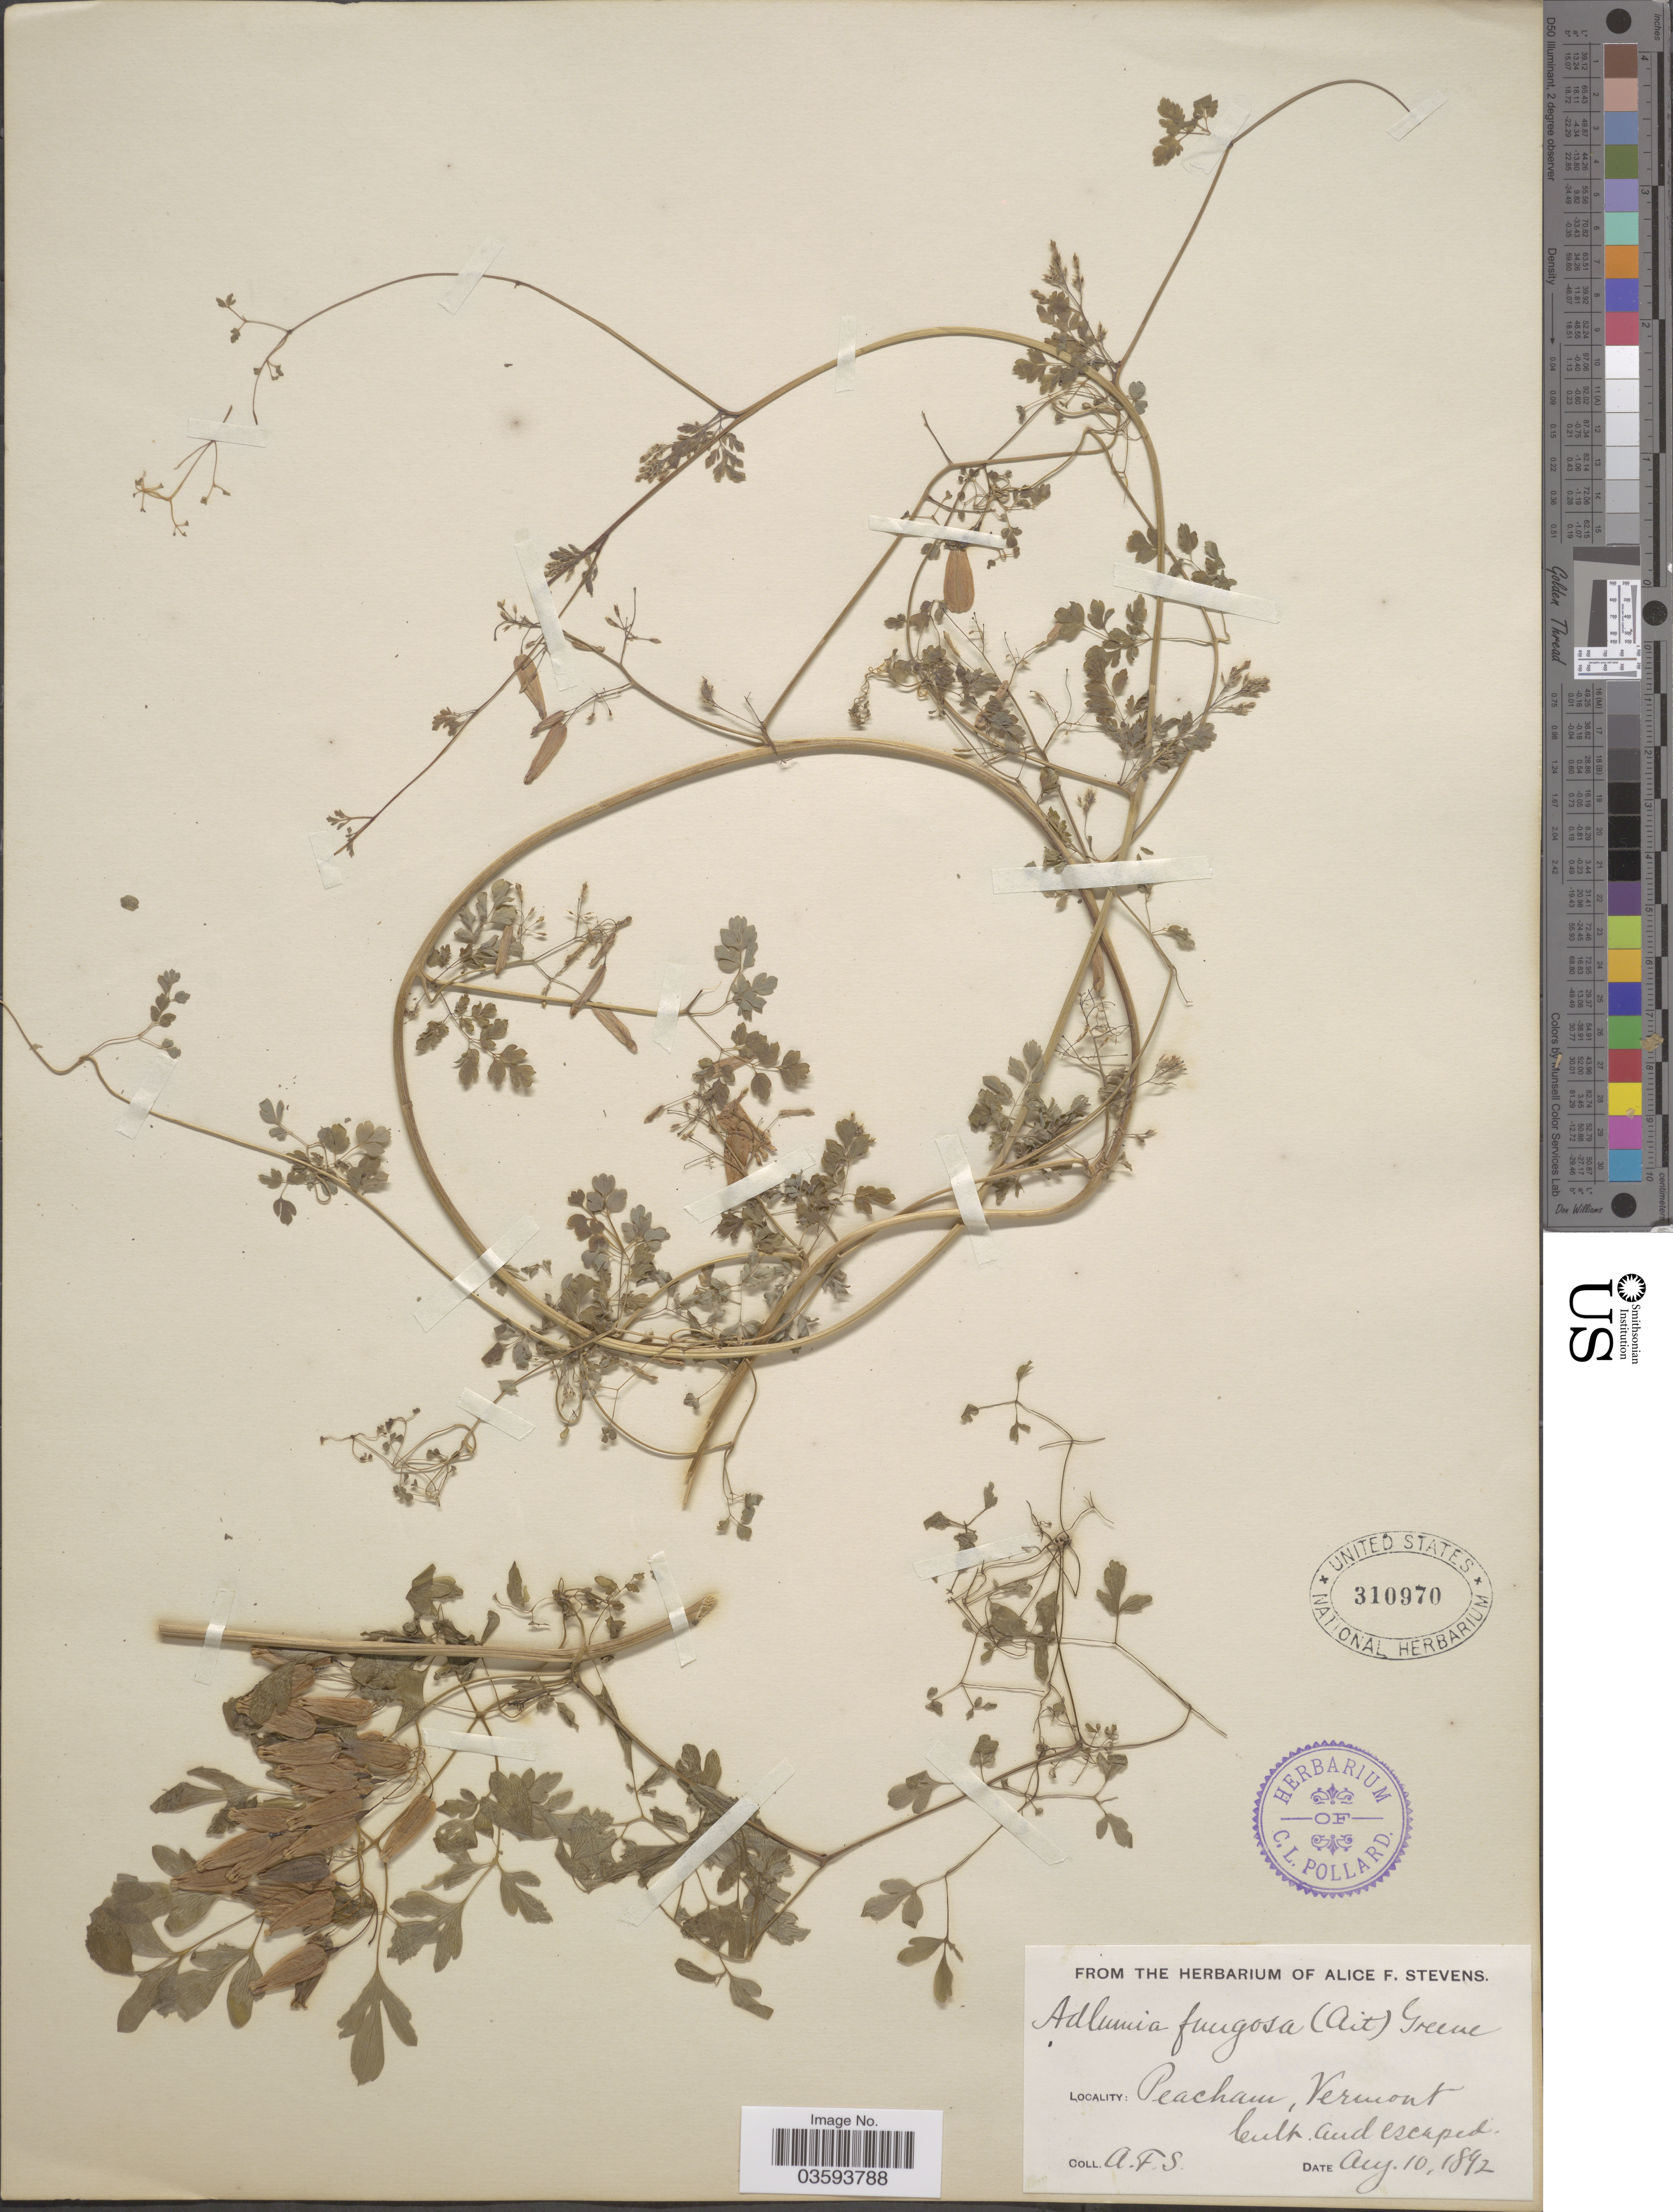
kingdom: Plantae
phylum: Tracheophyta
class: Magnoliopsida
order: Ranunculales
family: Papaveraceae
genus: Adlumia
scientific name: Adlumia fungosa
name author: (Aiton) Greene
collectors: A. Stevens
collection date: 1892-08-10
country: United States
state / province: Vermont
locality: Peacham.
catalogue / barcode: US 310970